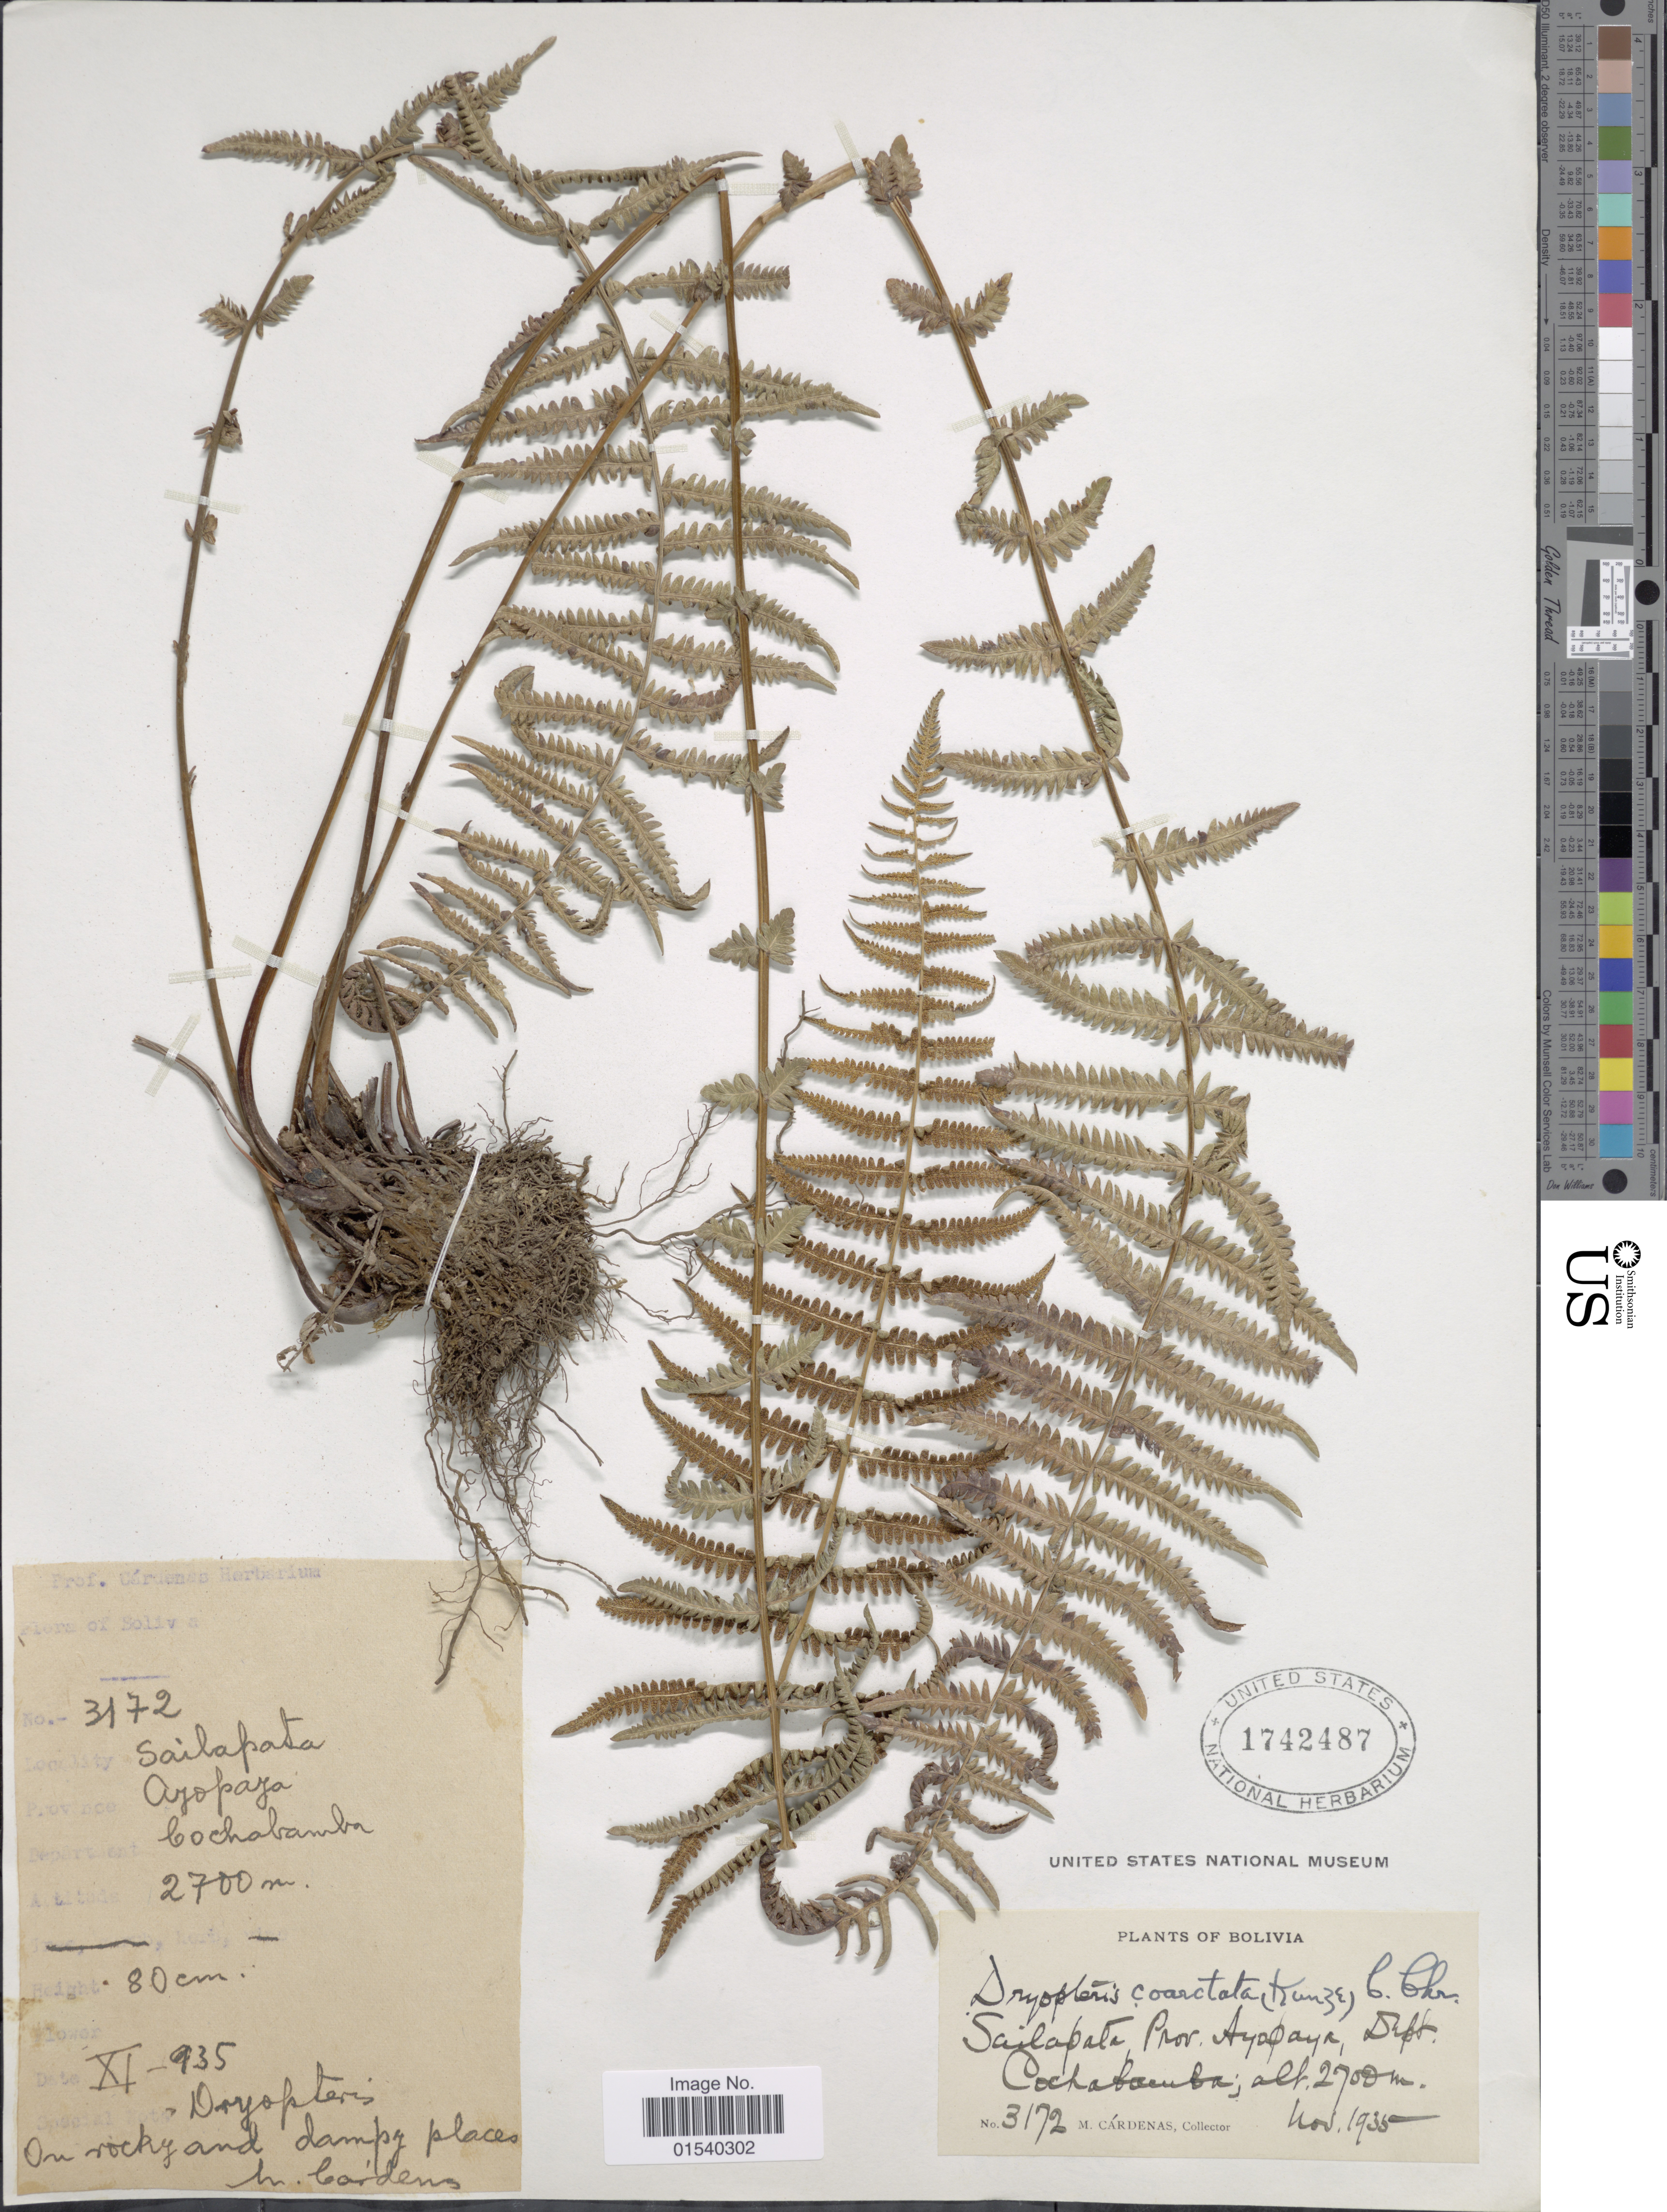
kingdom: Plantae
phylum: Tracheophyta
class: Polypodiopsida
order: Polypodiales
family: Thelypteridaceae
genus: Amauropelta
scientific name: Amauropelta opposita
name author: (Vahl) Pic. Serm.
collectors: M. Cárdenas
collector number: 3172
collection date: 1935-11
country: Bolivia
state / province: Cochabamba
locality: Sailapata. Province Ayopaya. At rocky damp places.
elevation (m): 2700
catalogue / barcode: US 1742487